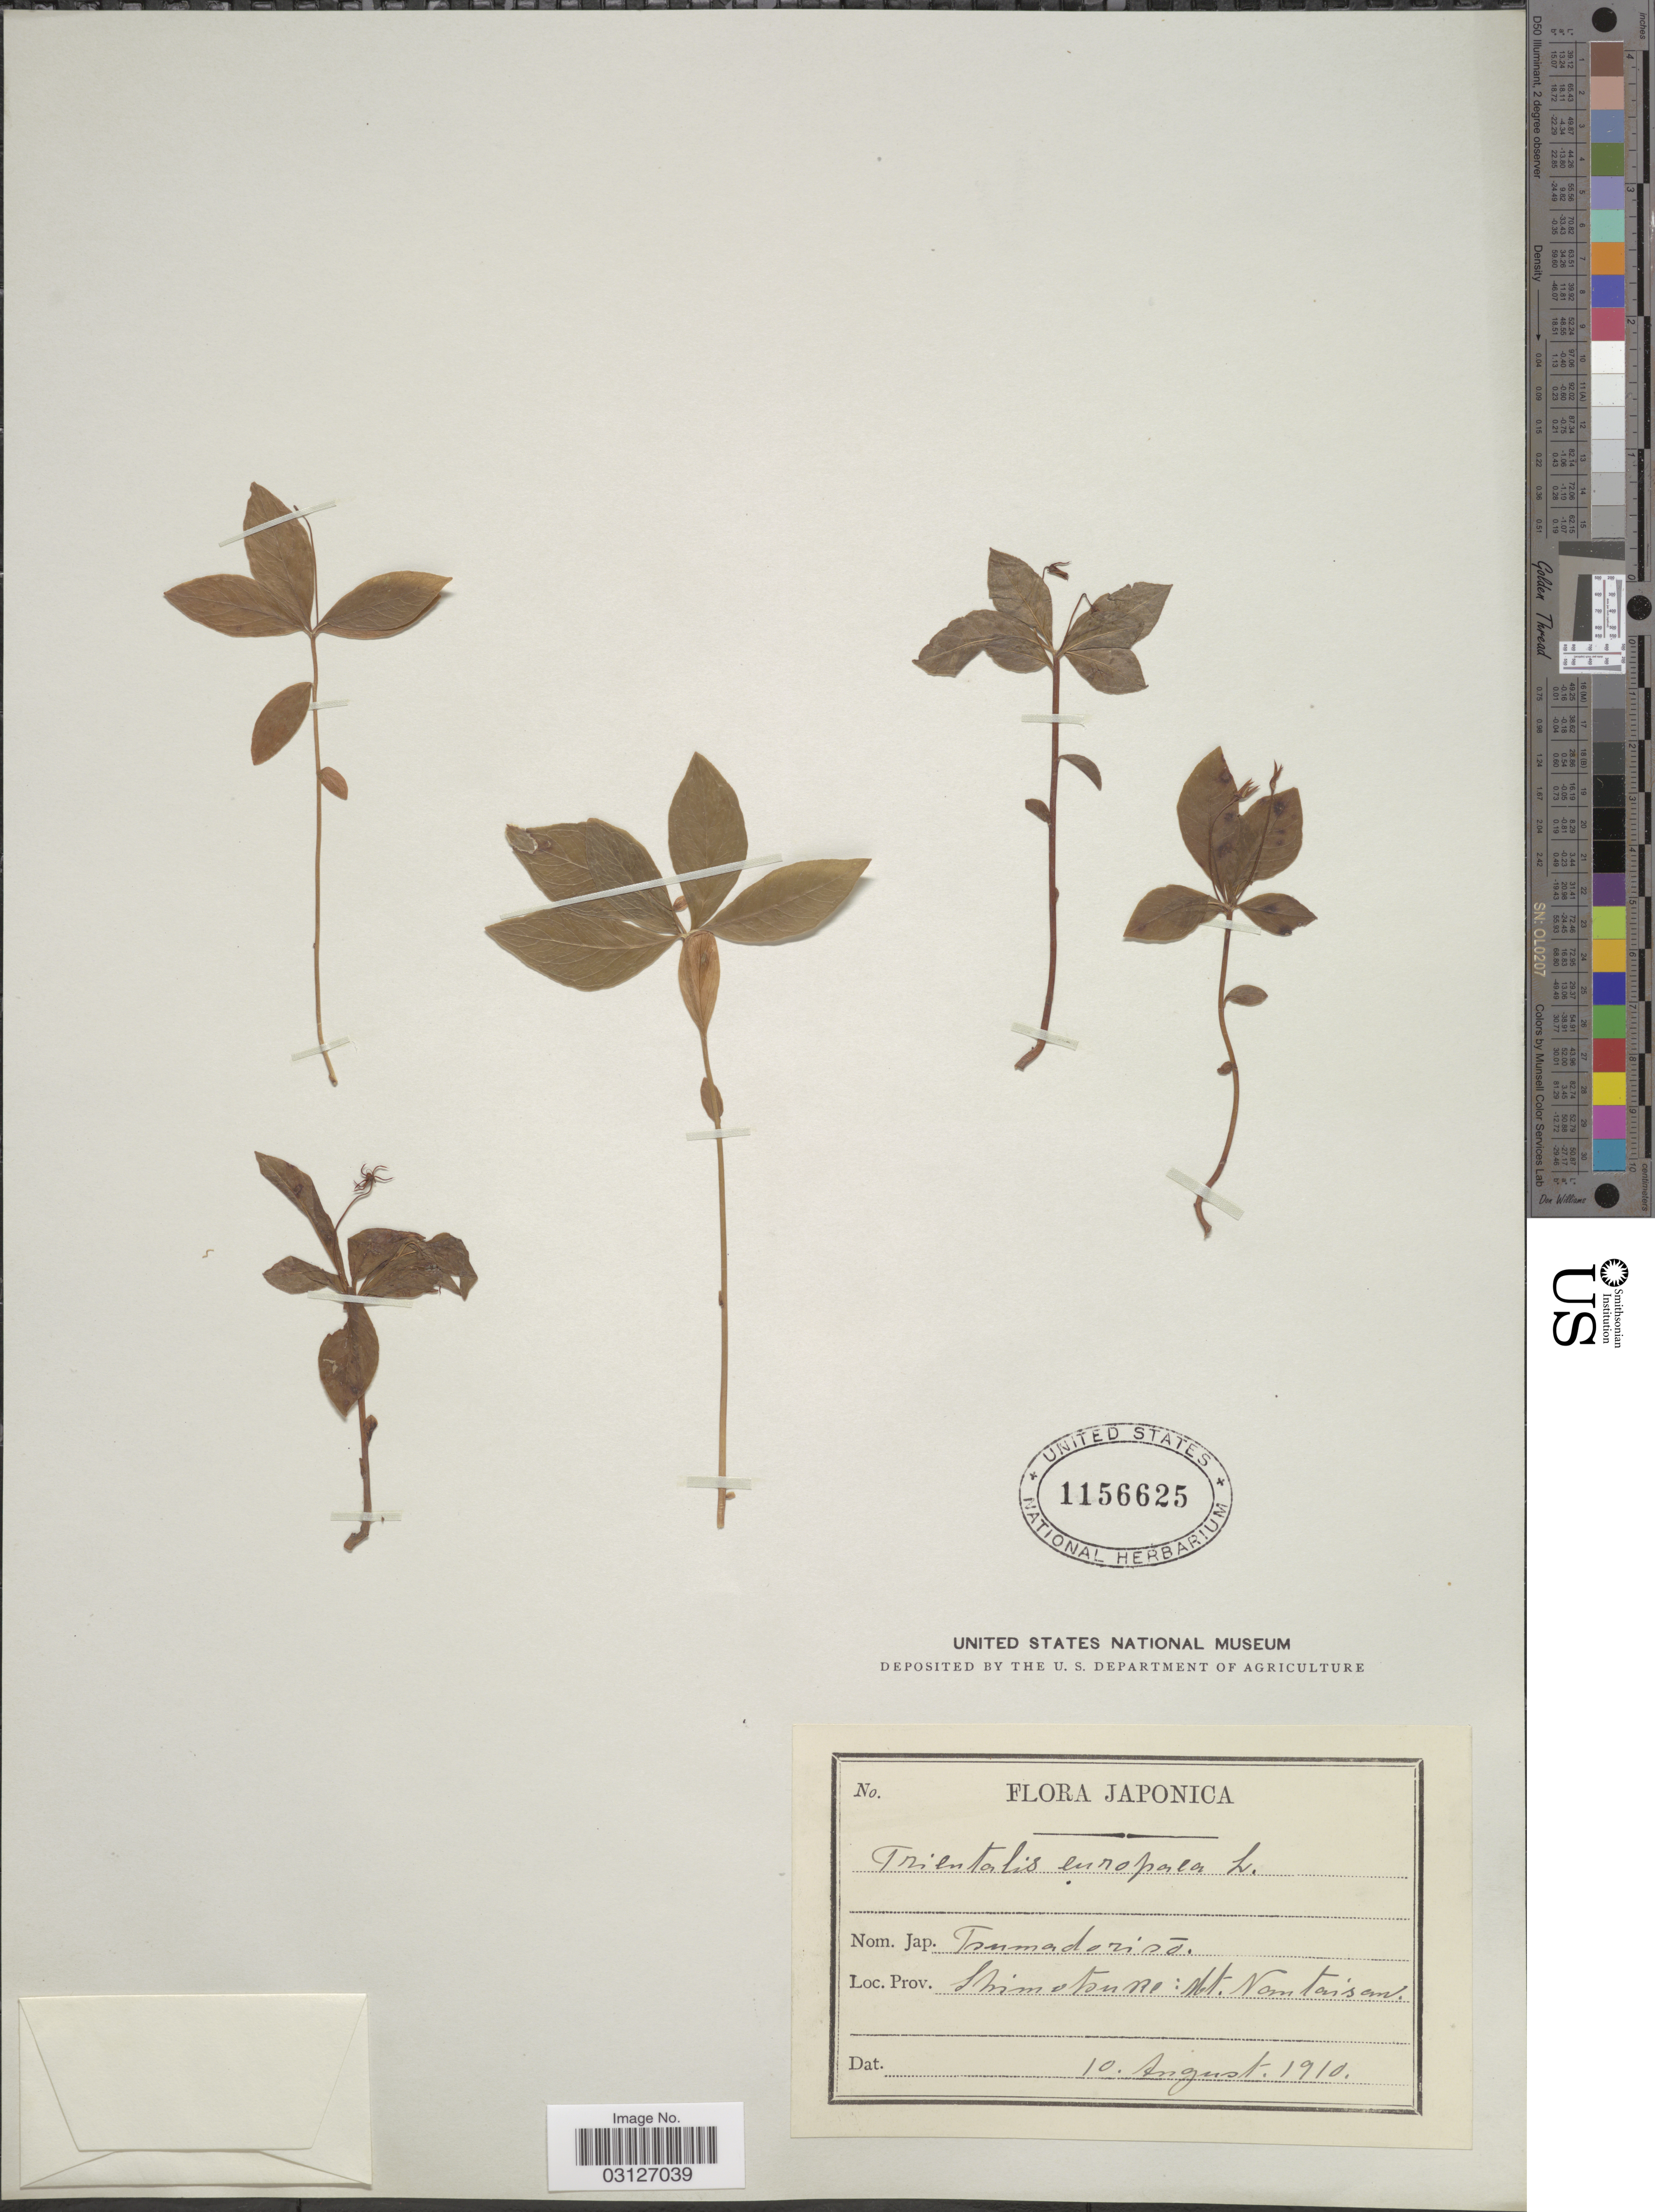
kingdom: Plantae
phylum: Tracheophyta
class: Magnoliopsida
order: Ericales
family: Primulaceae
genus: Trientalis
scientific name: Trientalis europaea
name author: L.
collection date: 1910-08-10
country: Japan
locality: Shimotsuke: Mt. Nantaisan.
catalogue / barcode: US 1156625